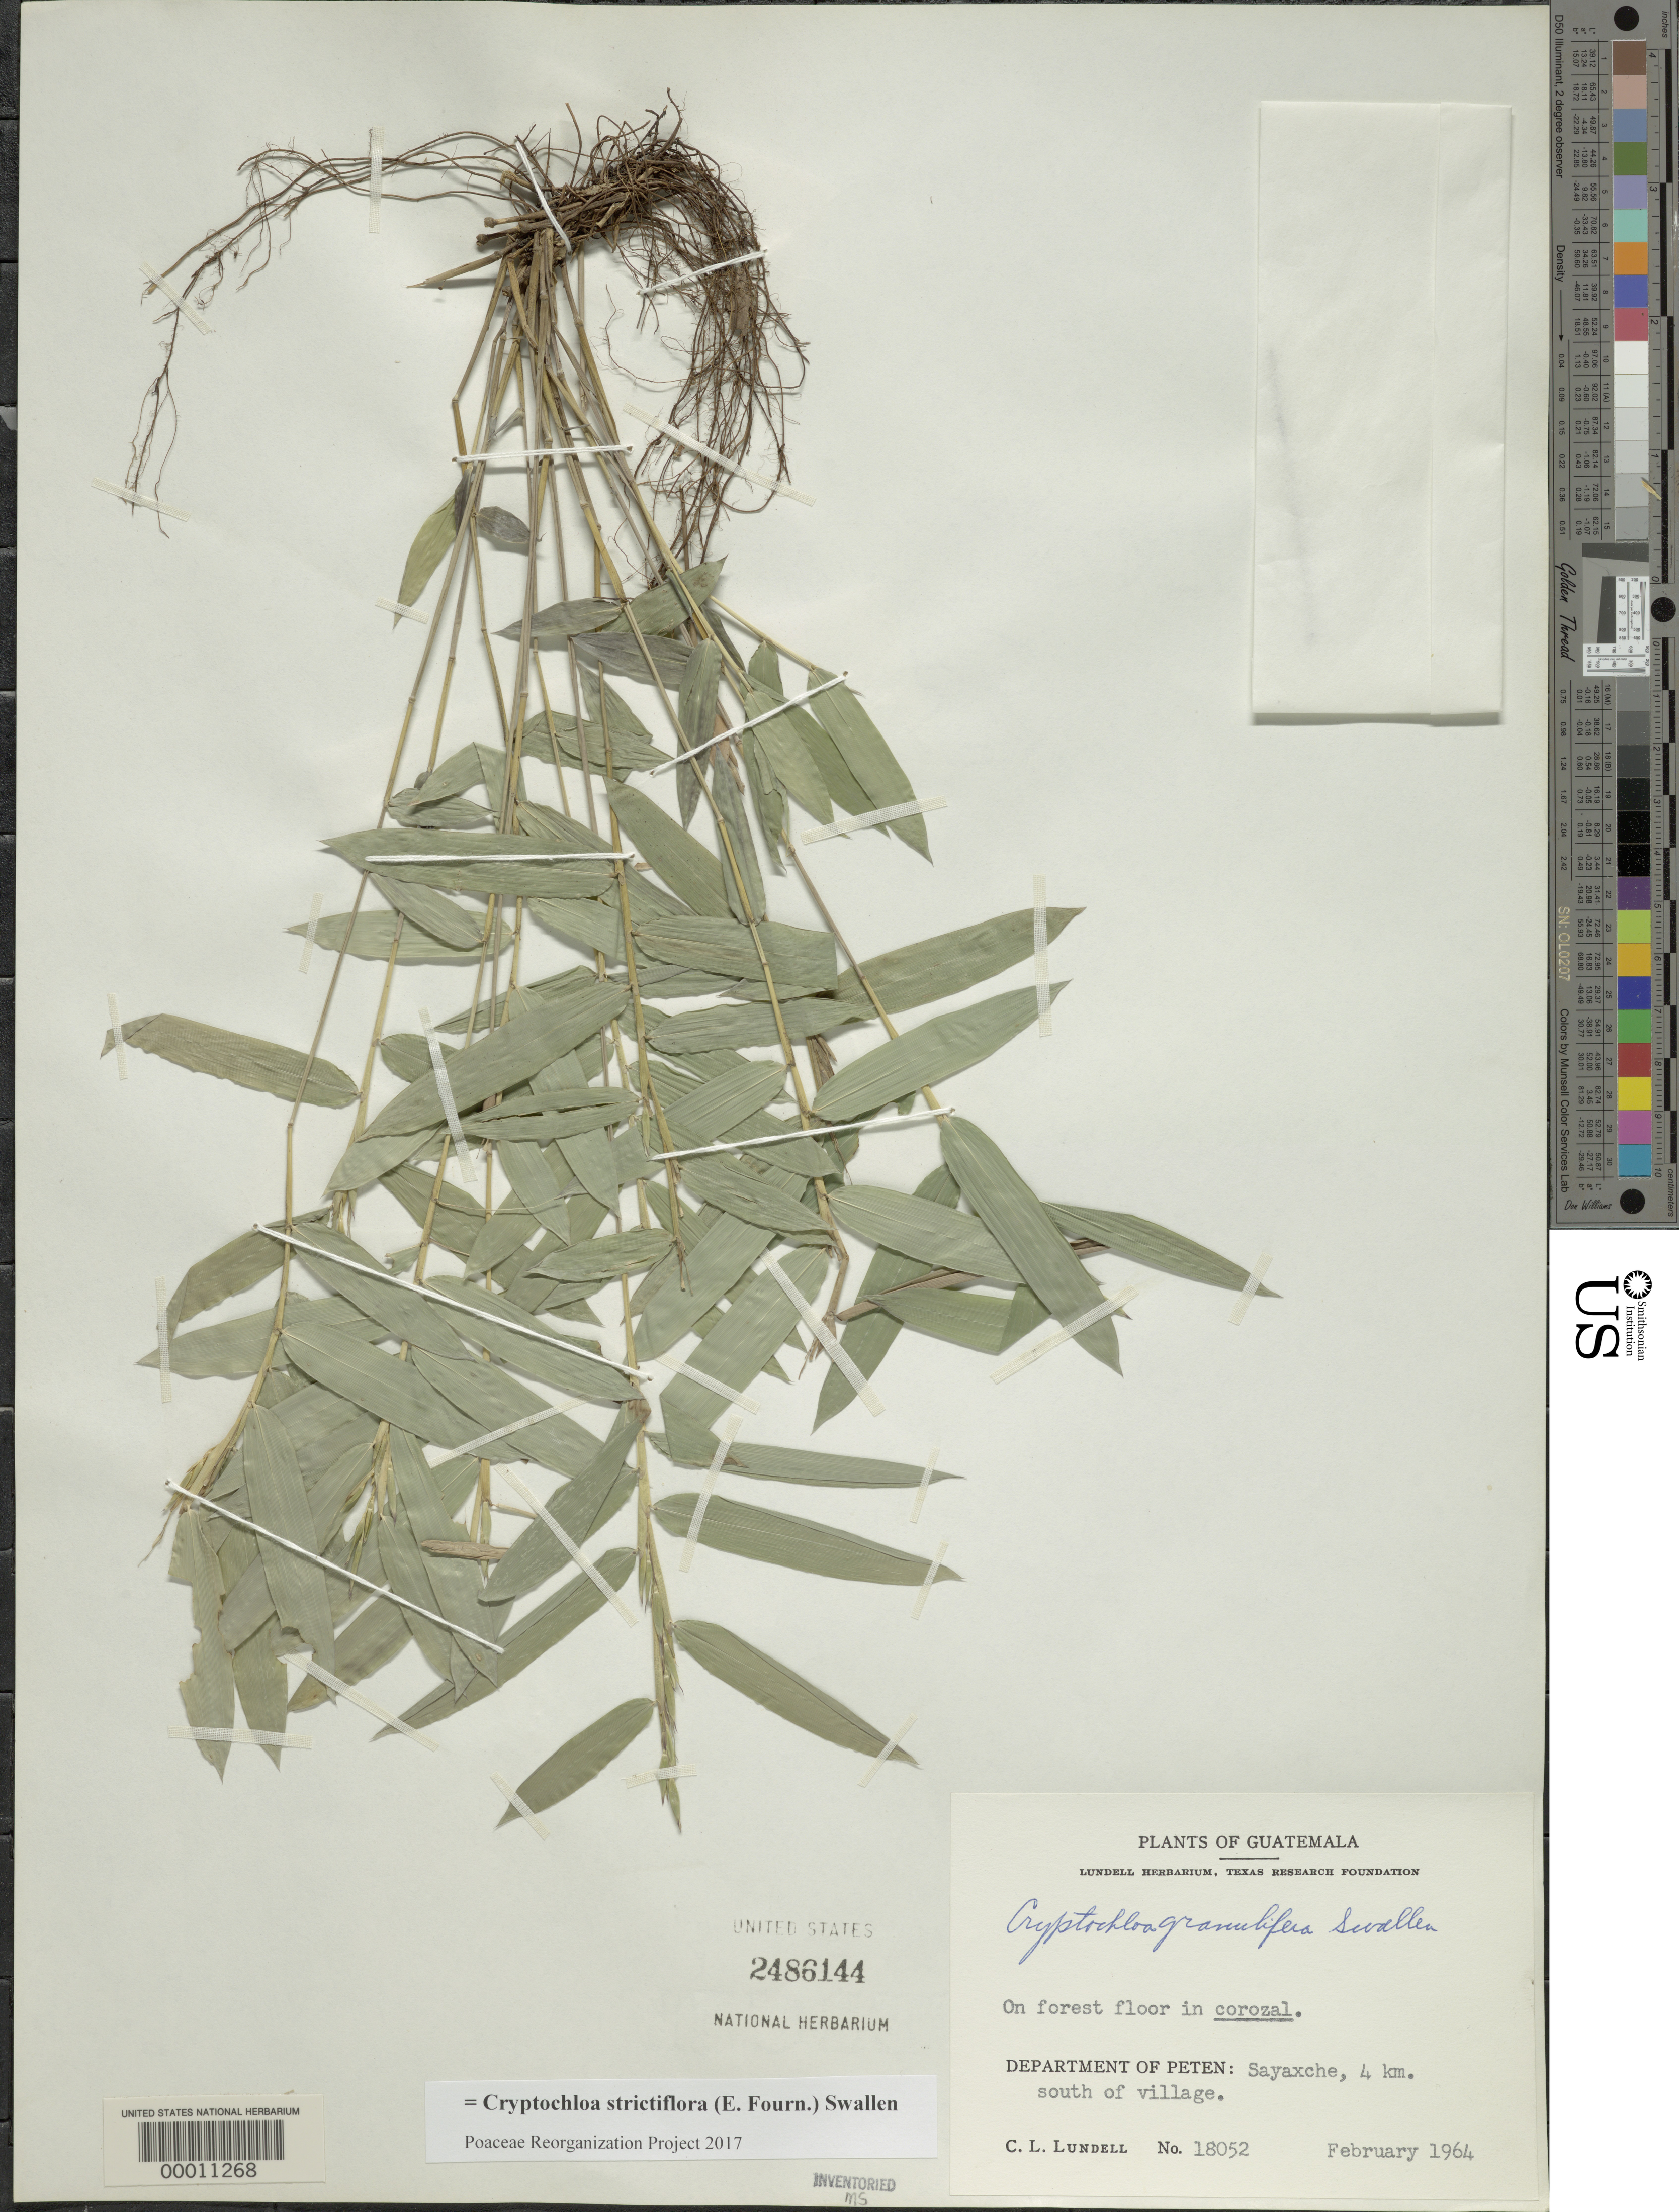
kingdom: Plantae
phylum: Tracheophyta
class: Liliopsida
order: Poales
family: Poaceae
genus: Cryptochloa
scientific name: Cryptochloa strictiflora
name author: (E. Fourn.) Swallen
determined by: Poaceae Reorganization Project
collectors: C. L. Lundell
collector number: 18052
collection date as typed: Feb 1964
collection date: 1964-02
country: Guatemala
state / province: El Petén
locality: Sayaxche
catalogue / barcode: US 2486144